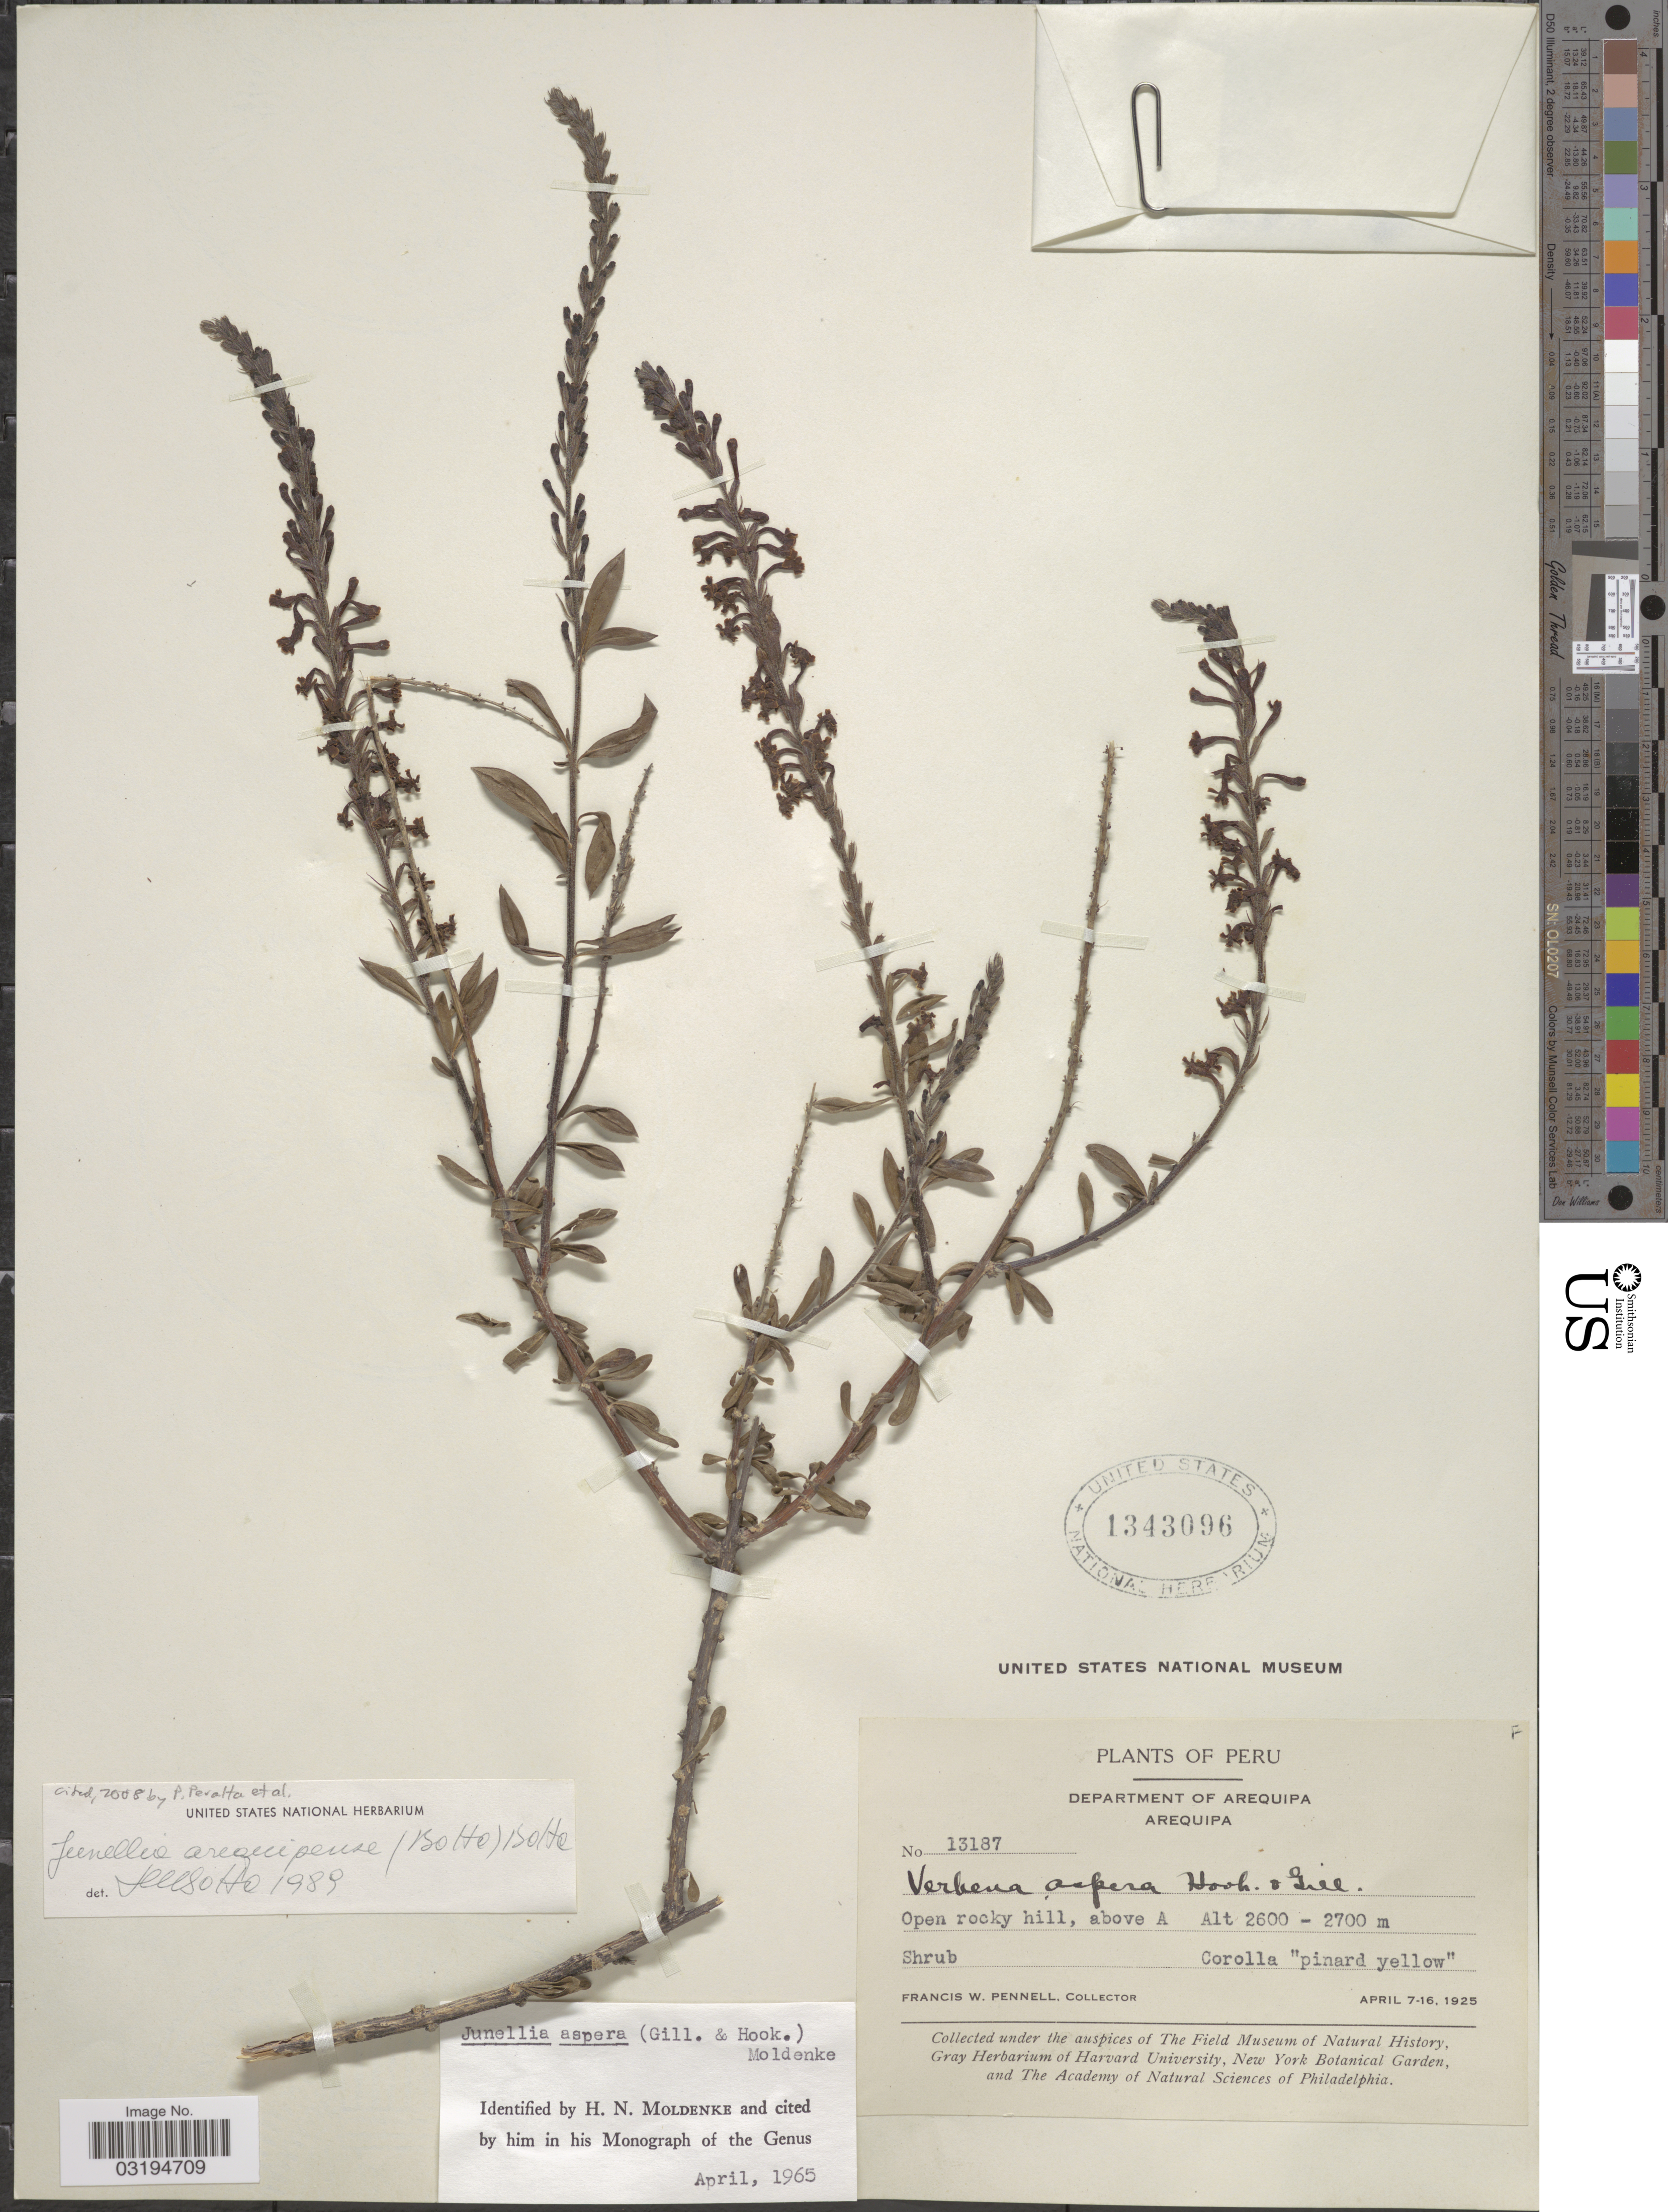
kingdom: Plantae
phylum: Tracheophyta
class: Magnoliopsida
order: Lamiales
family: Verbenaceae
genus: Junellia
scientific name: Junellia arequipense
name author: (Botta) Botta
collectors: F. W. Pennell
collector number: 13187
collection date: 1925-04-07/1925-04-16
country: Peru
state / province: Arequipa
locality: Department of Arequipa. Above A.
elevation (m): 2600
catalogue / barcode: US 1343096